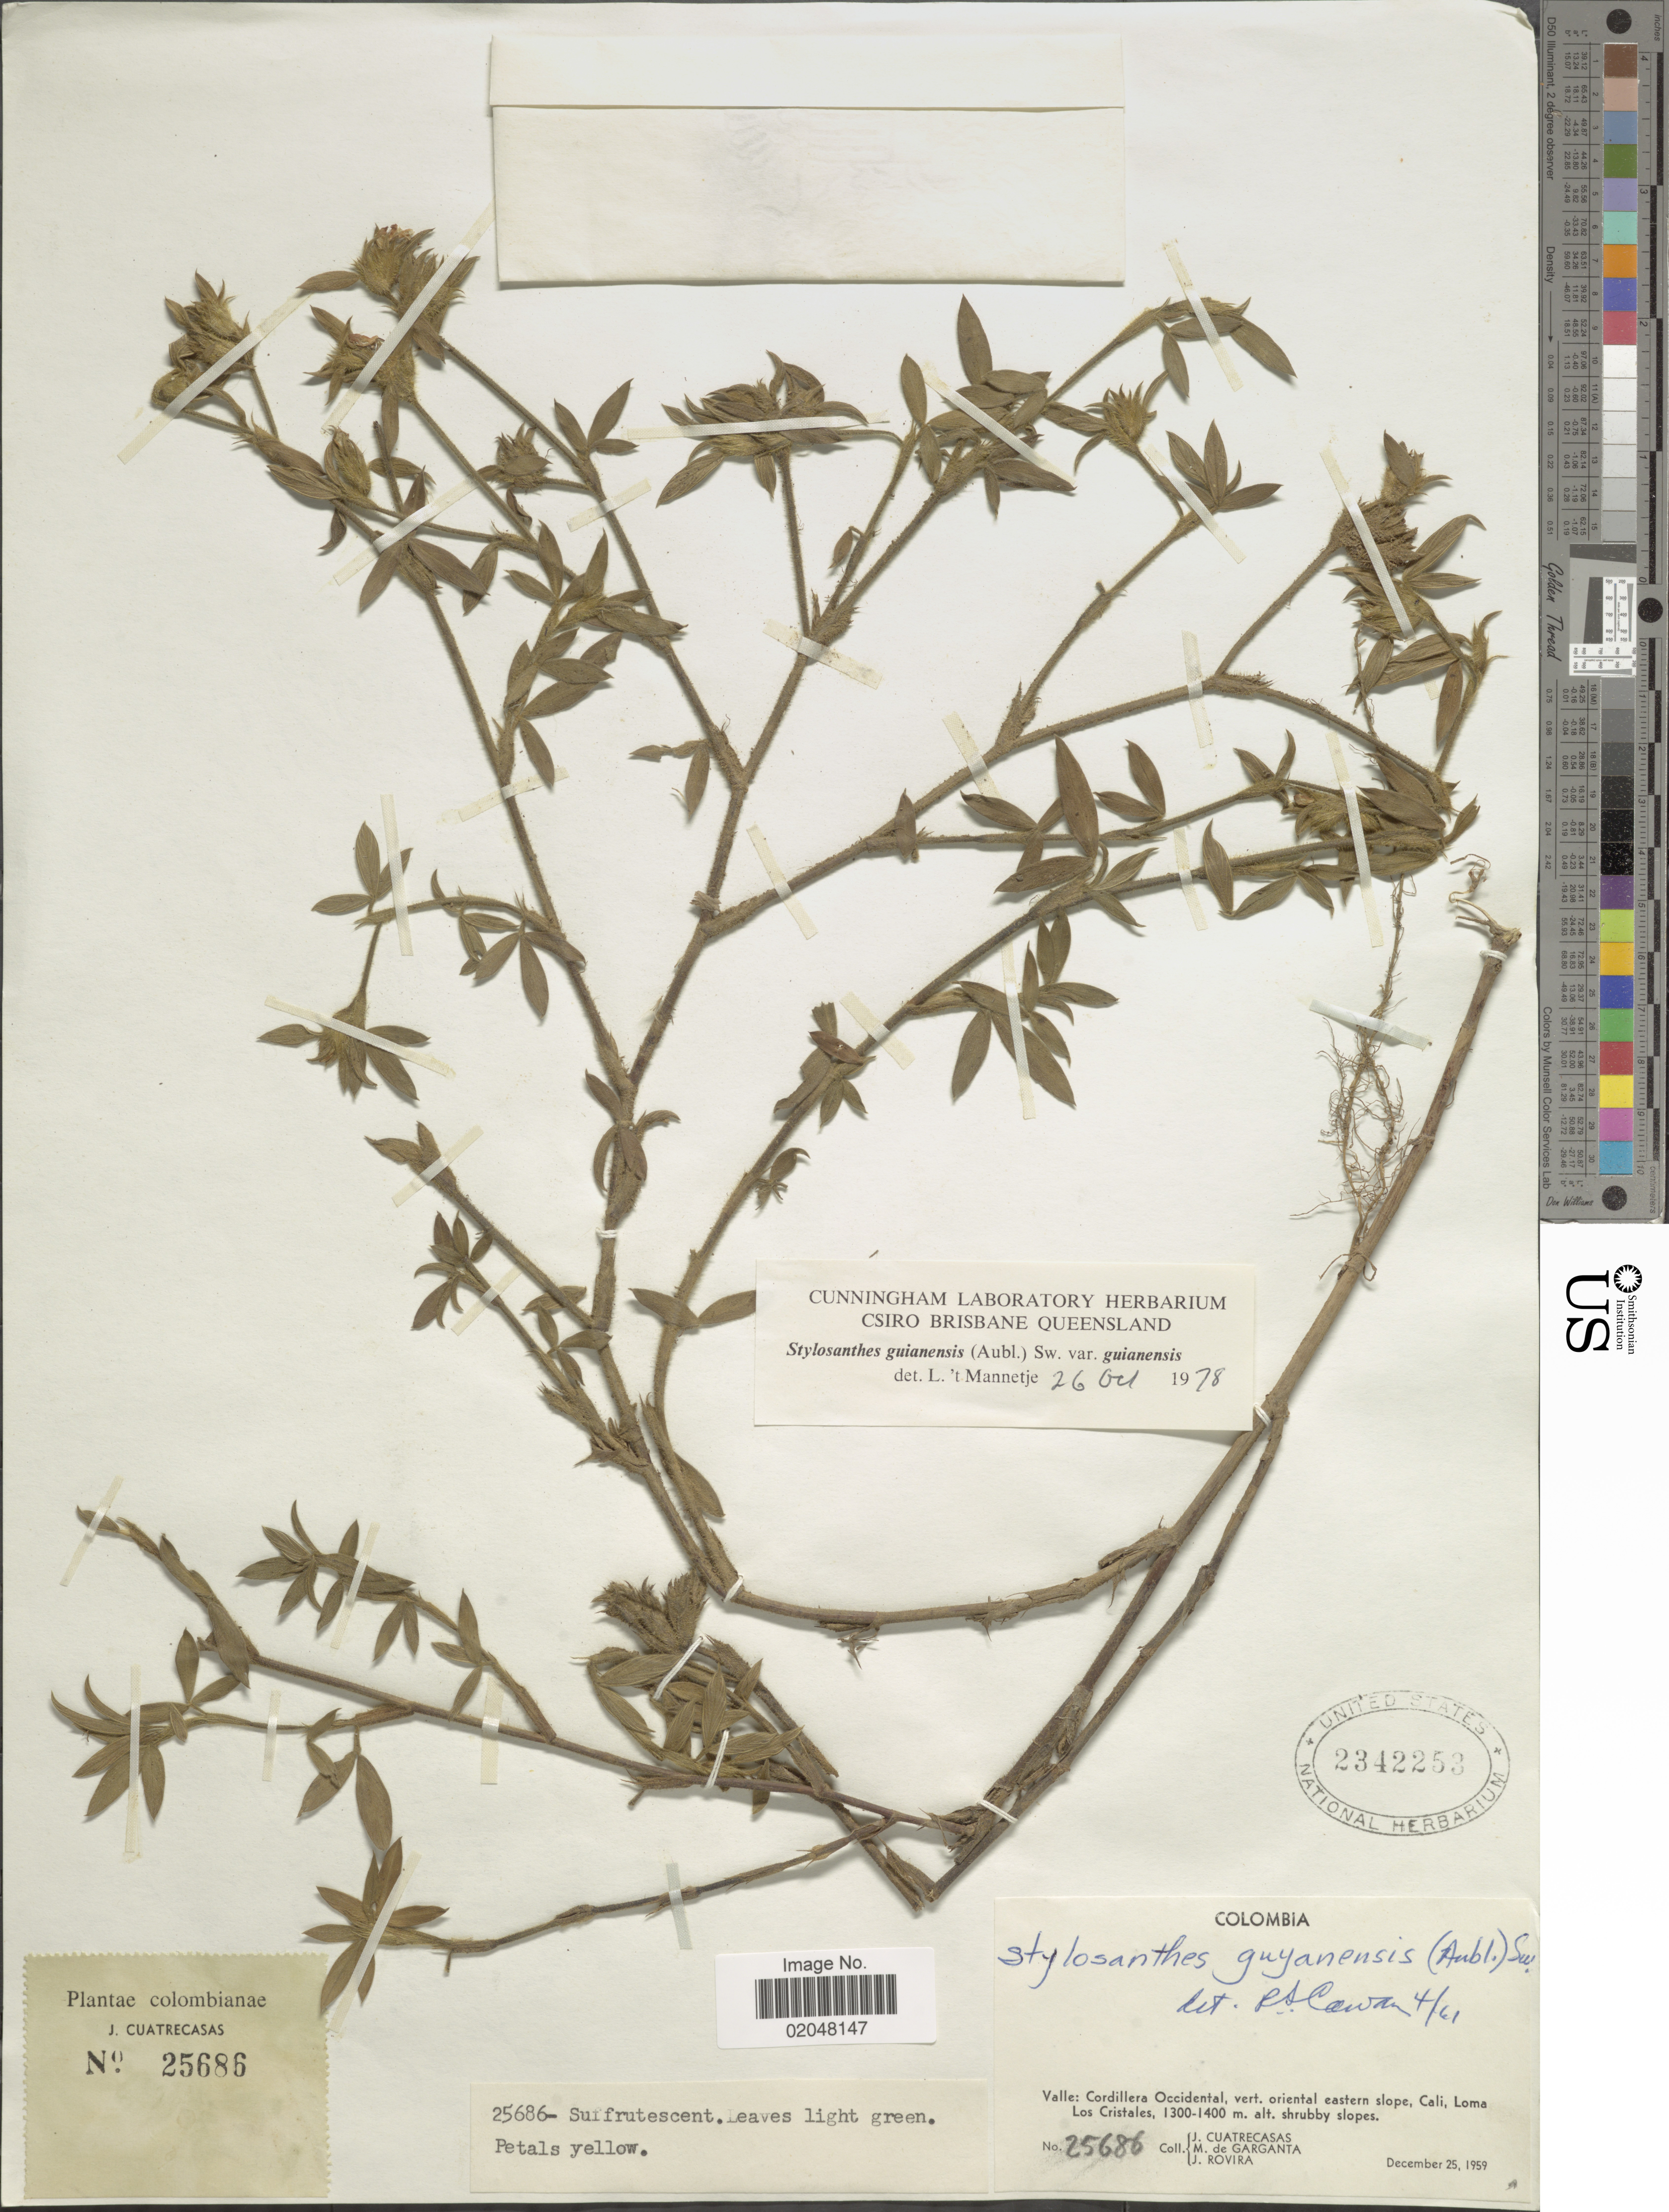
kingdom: Plantae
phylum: Tracheophyta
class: Magnoliopsida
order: Fabales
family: Fabaceae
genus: Stylosanthes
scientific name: Stylosanthes guianensis var. guianensis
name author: (Aubl.) Sw.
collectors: J. Cuatrecasas, M. Garganta & J. Rovira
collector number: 25686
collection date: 1959-12-25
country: Colombia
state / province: Valle del Cauca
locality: Valle: Cordillera Occidental, vert. oriental eastern slope, Cali, Loma Los Cristales.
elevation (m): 1300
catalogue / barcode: US 2342253